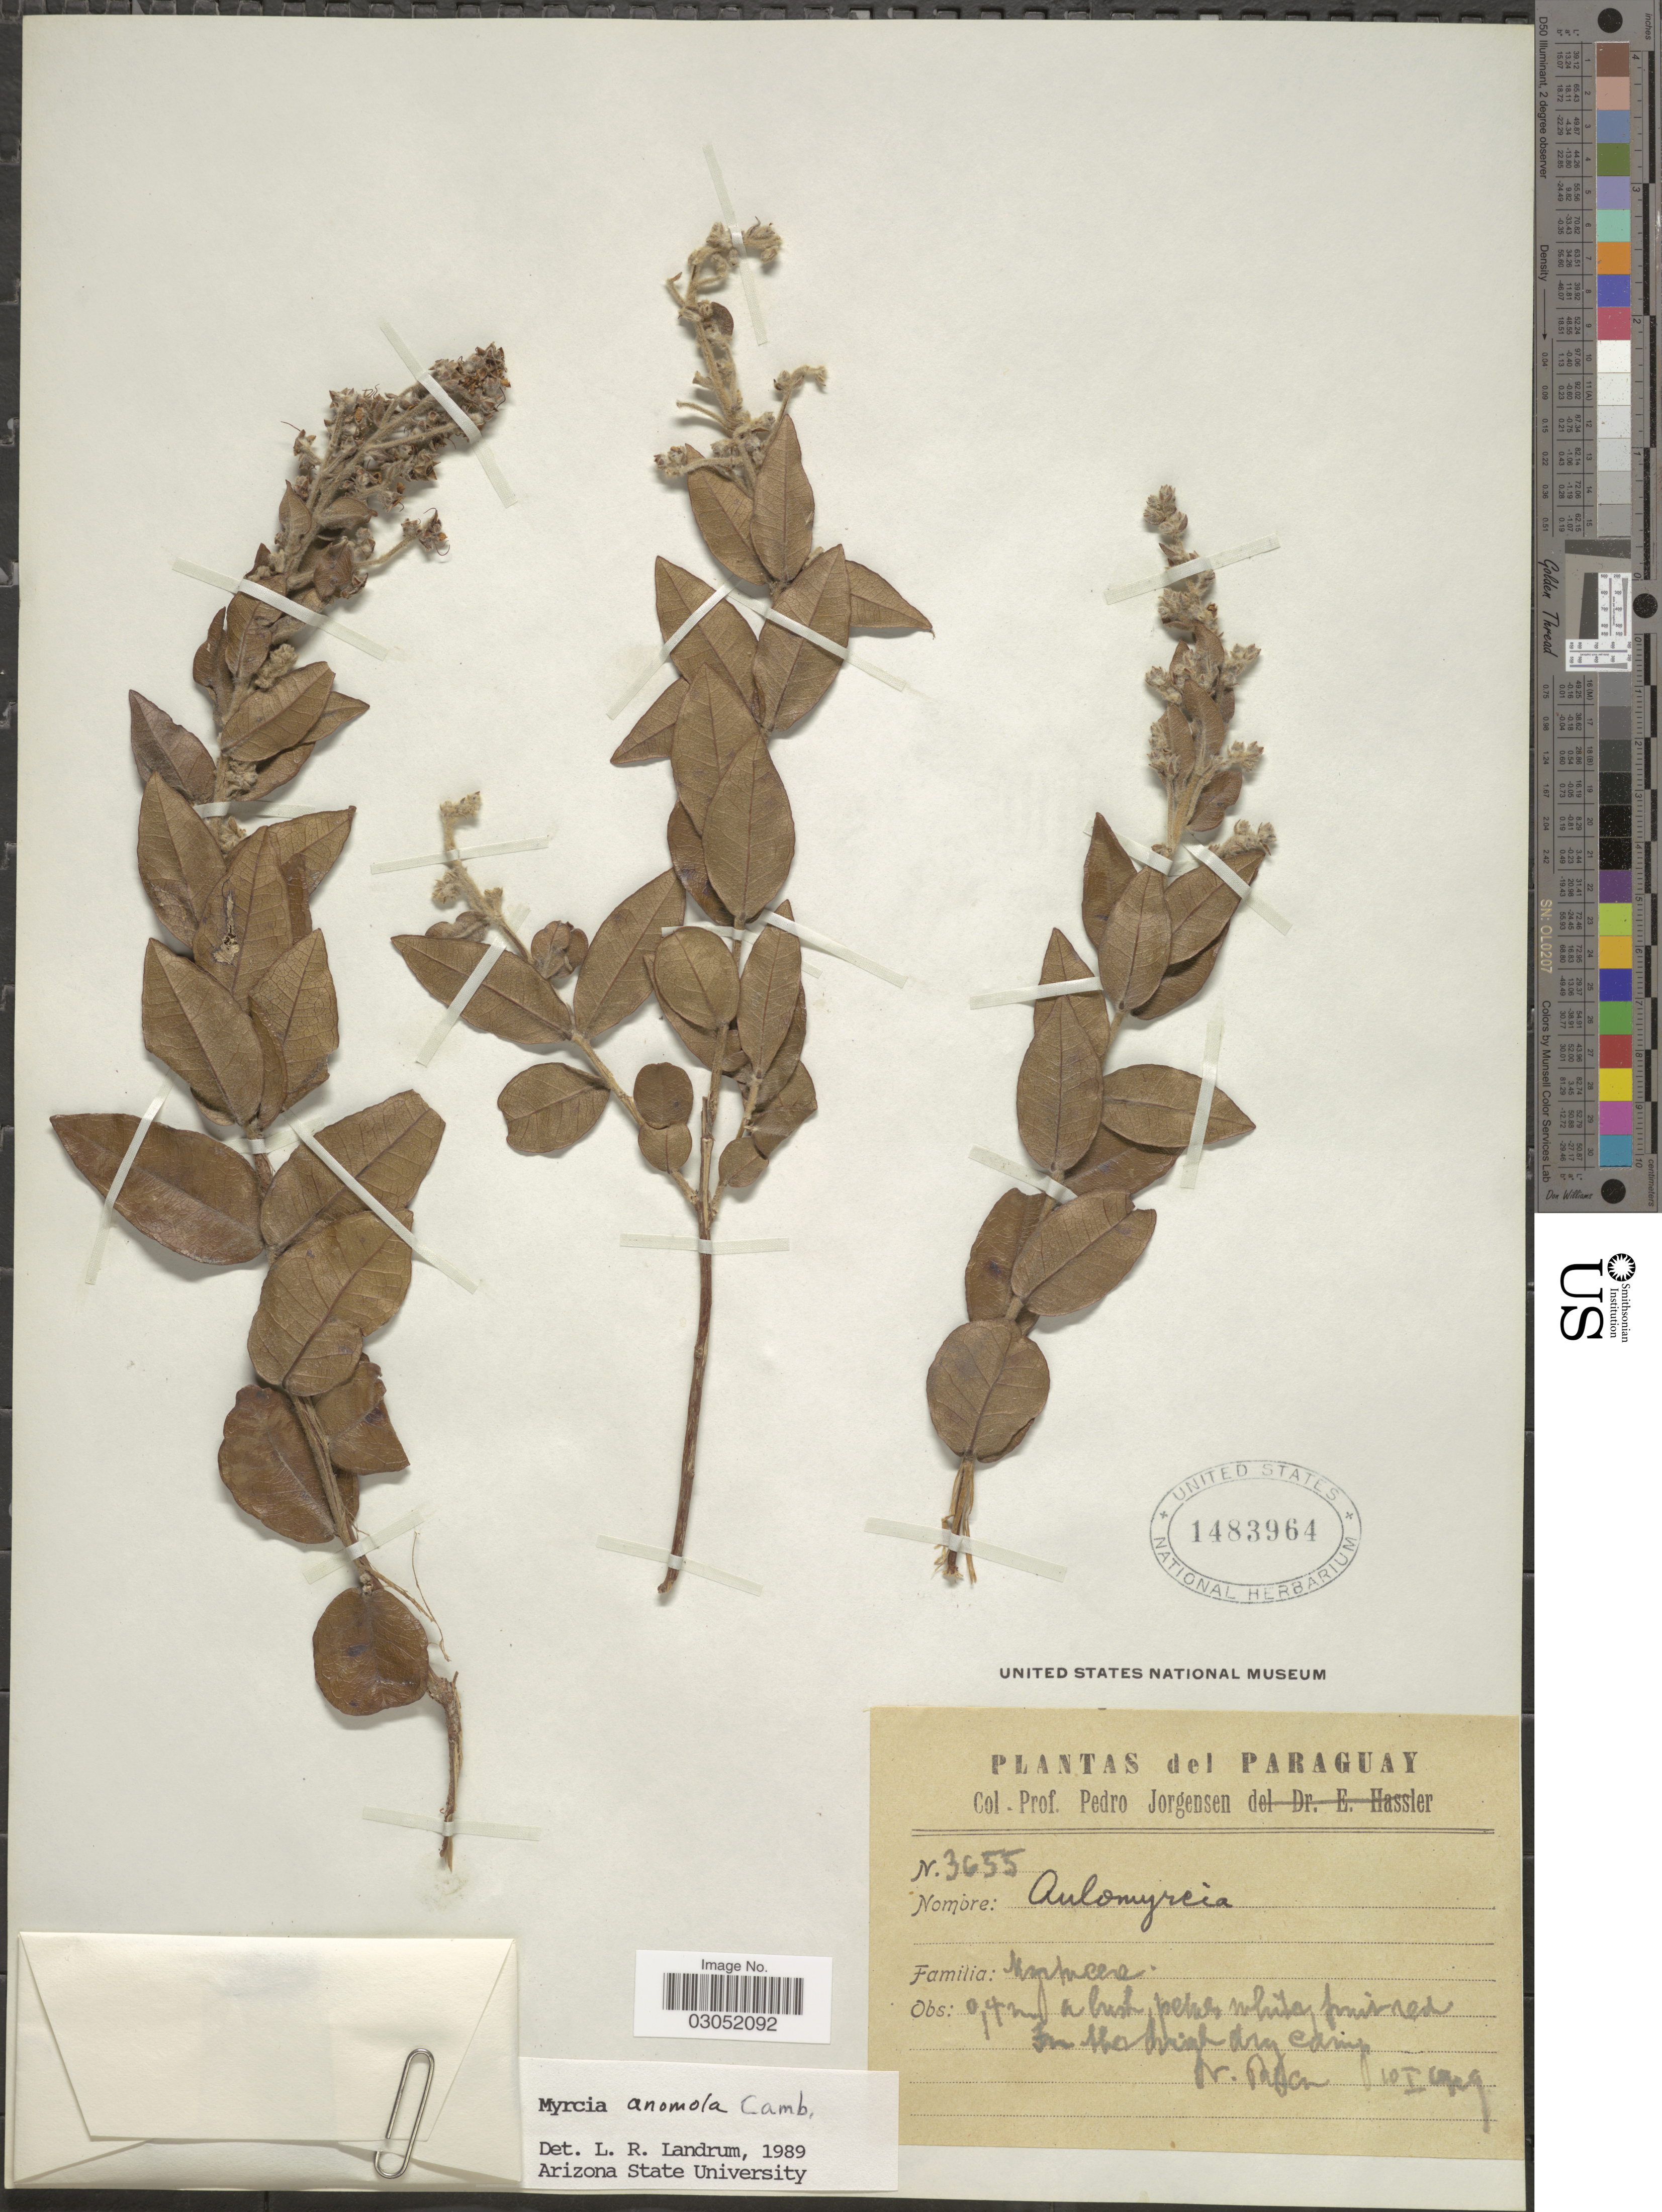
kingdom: Plantae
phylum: Tracheophyta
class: Magnoliopsida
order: Myrtales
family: Myrtaceae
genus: Myrcia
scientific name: Myrcia anomala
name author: Cambess.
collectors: P. Jörgensen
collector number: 3655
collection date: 1929-01-10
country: Paraguay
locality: V. Rica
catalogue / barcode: US 1483964